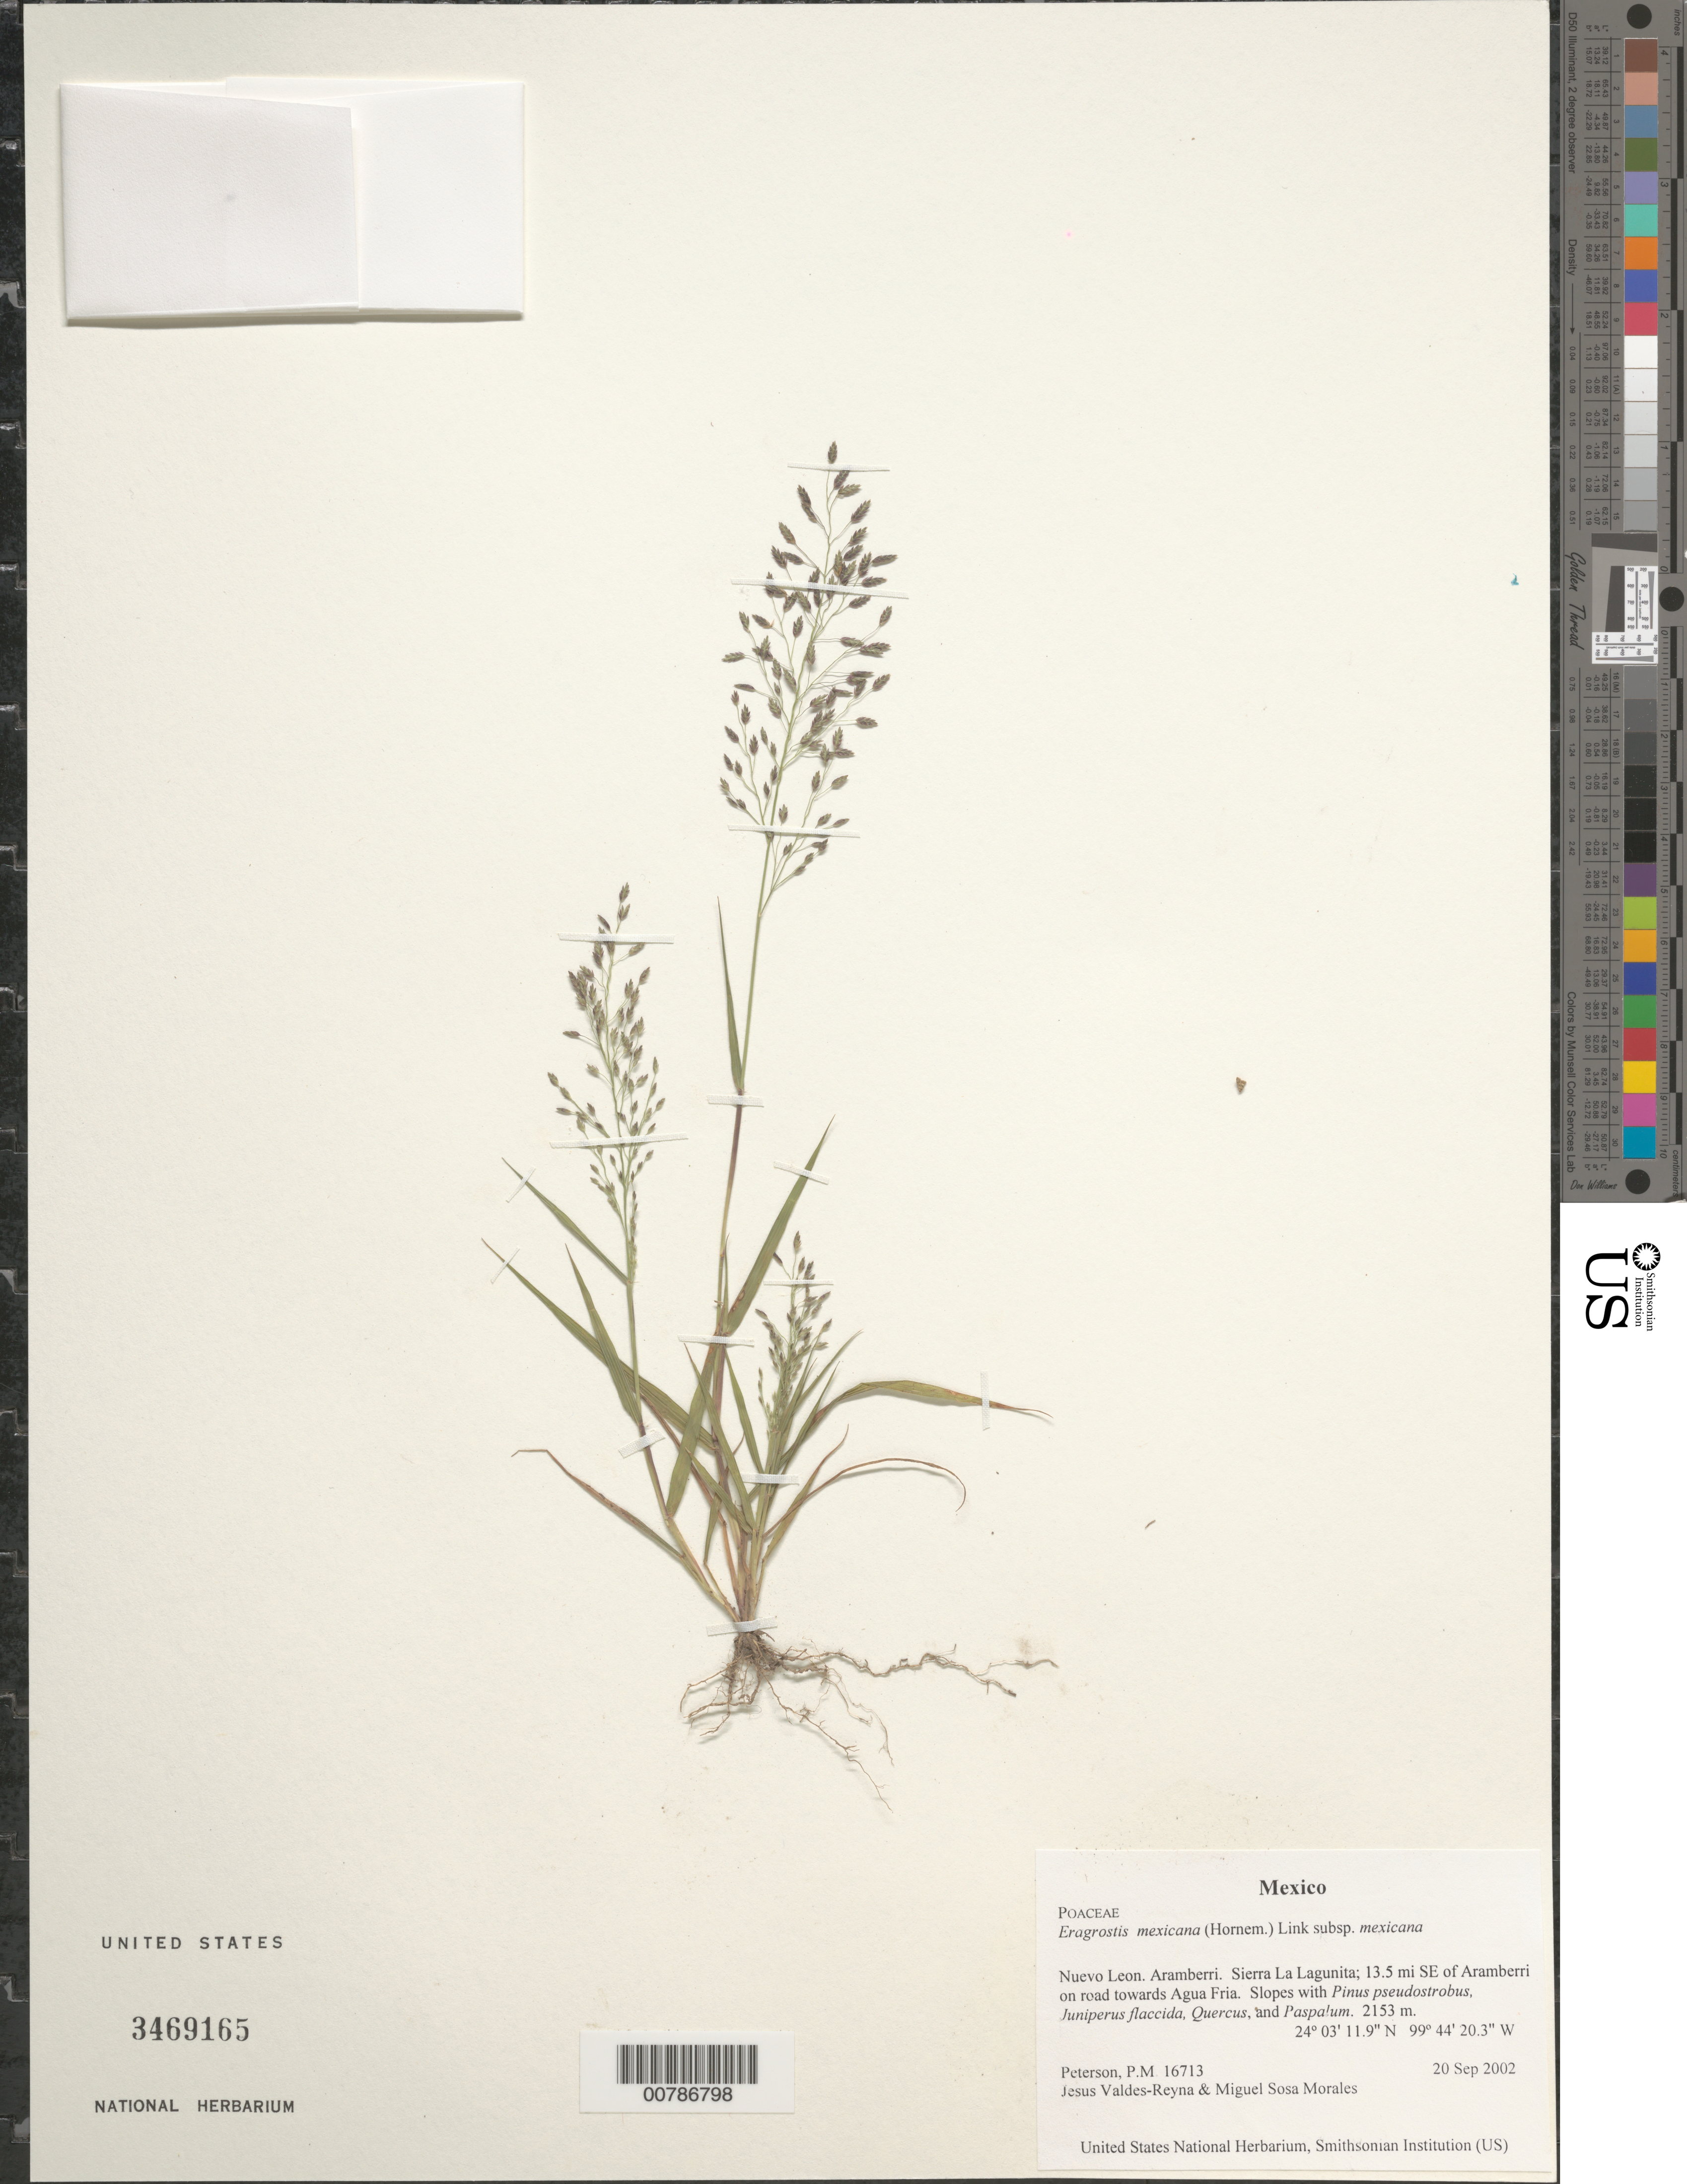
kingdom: Plantae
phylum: Tracheophyta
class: Liliopsida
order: Poales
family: Poaceae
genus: Eragrostis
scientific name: Eragrostis mexicana subsp. mexicana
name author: (Hornem.) Link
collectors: P. M. Peterson, J. Valdés-Reyna & M. Sosa Morales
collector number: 16713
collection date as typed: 20 Sep 2002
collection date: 2002-09-20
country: Mexico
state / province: Nuevo León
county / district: Aramberri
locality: Sierra La Lagunita; 13.5 mi SE of Aramberri on road towards Agua Fria. Slopes with Pinus pseudostrobus, Juniperus flaccida, Quercus, and Paspalum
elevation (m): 2153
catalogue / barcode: US 3469165